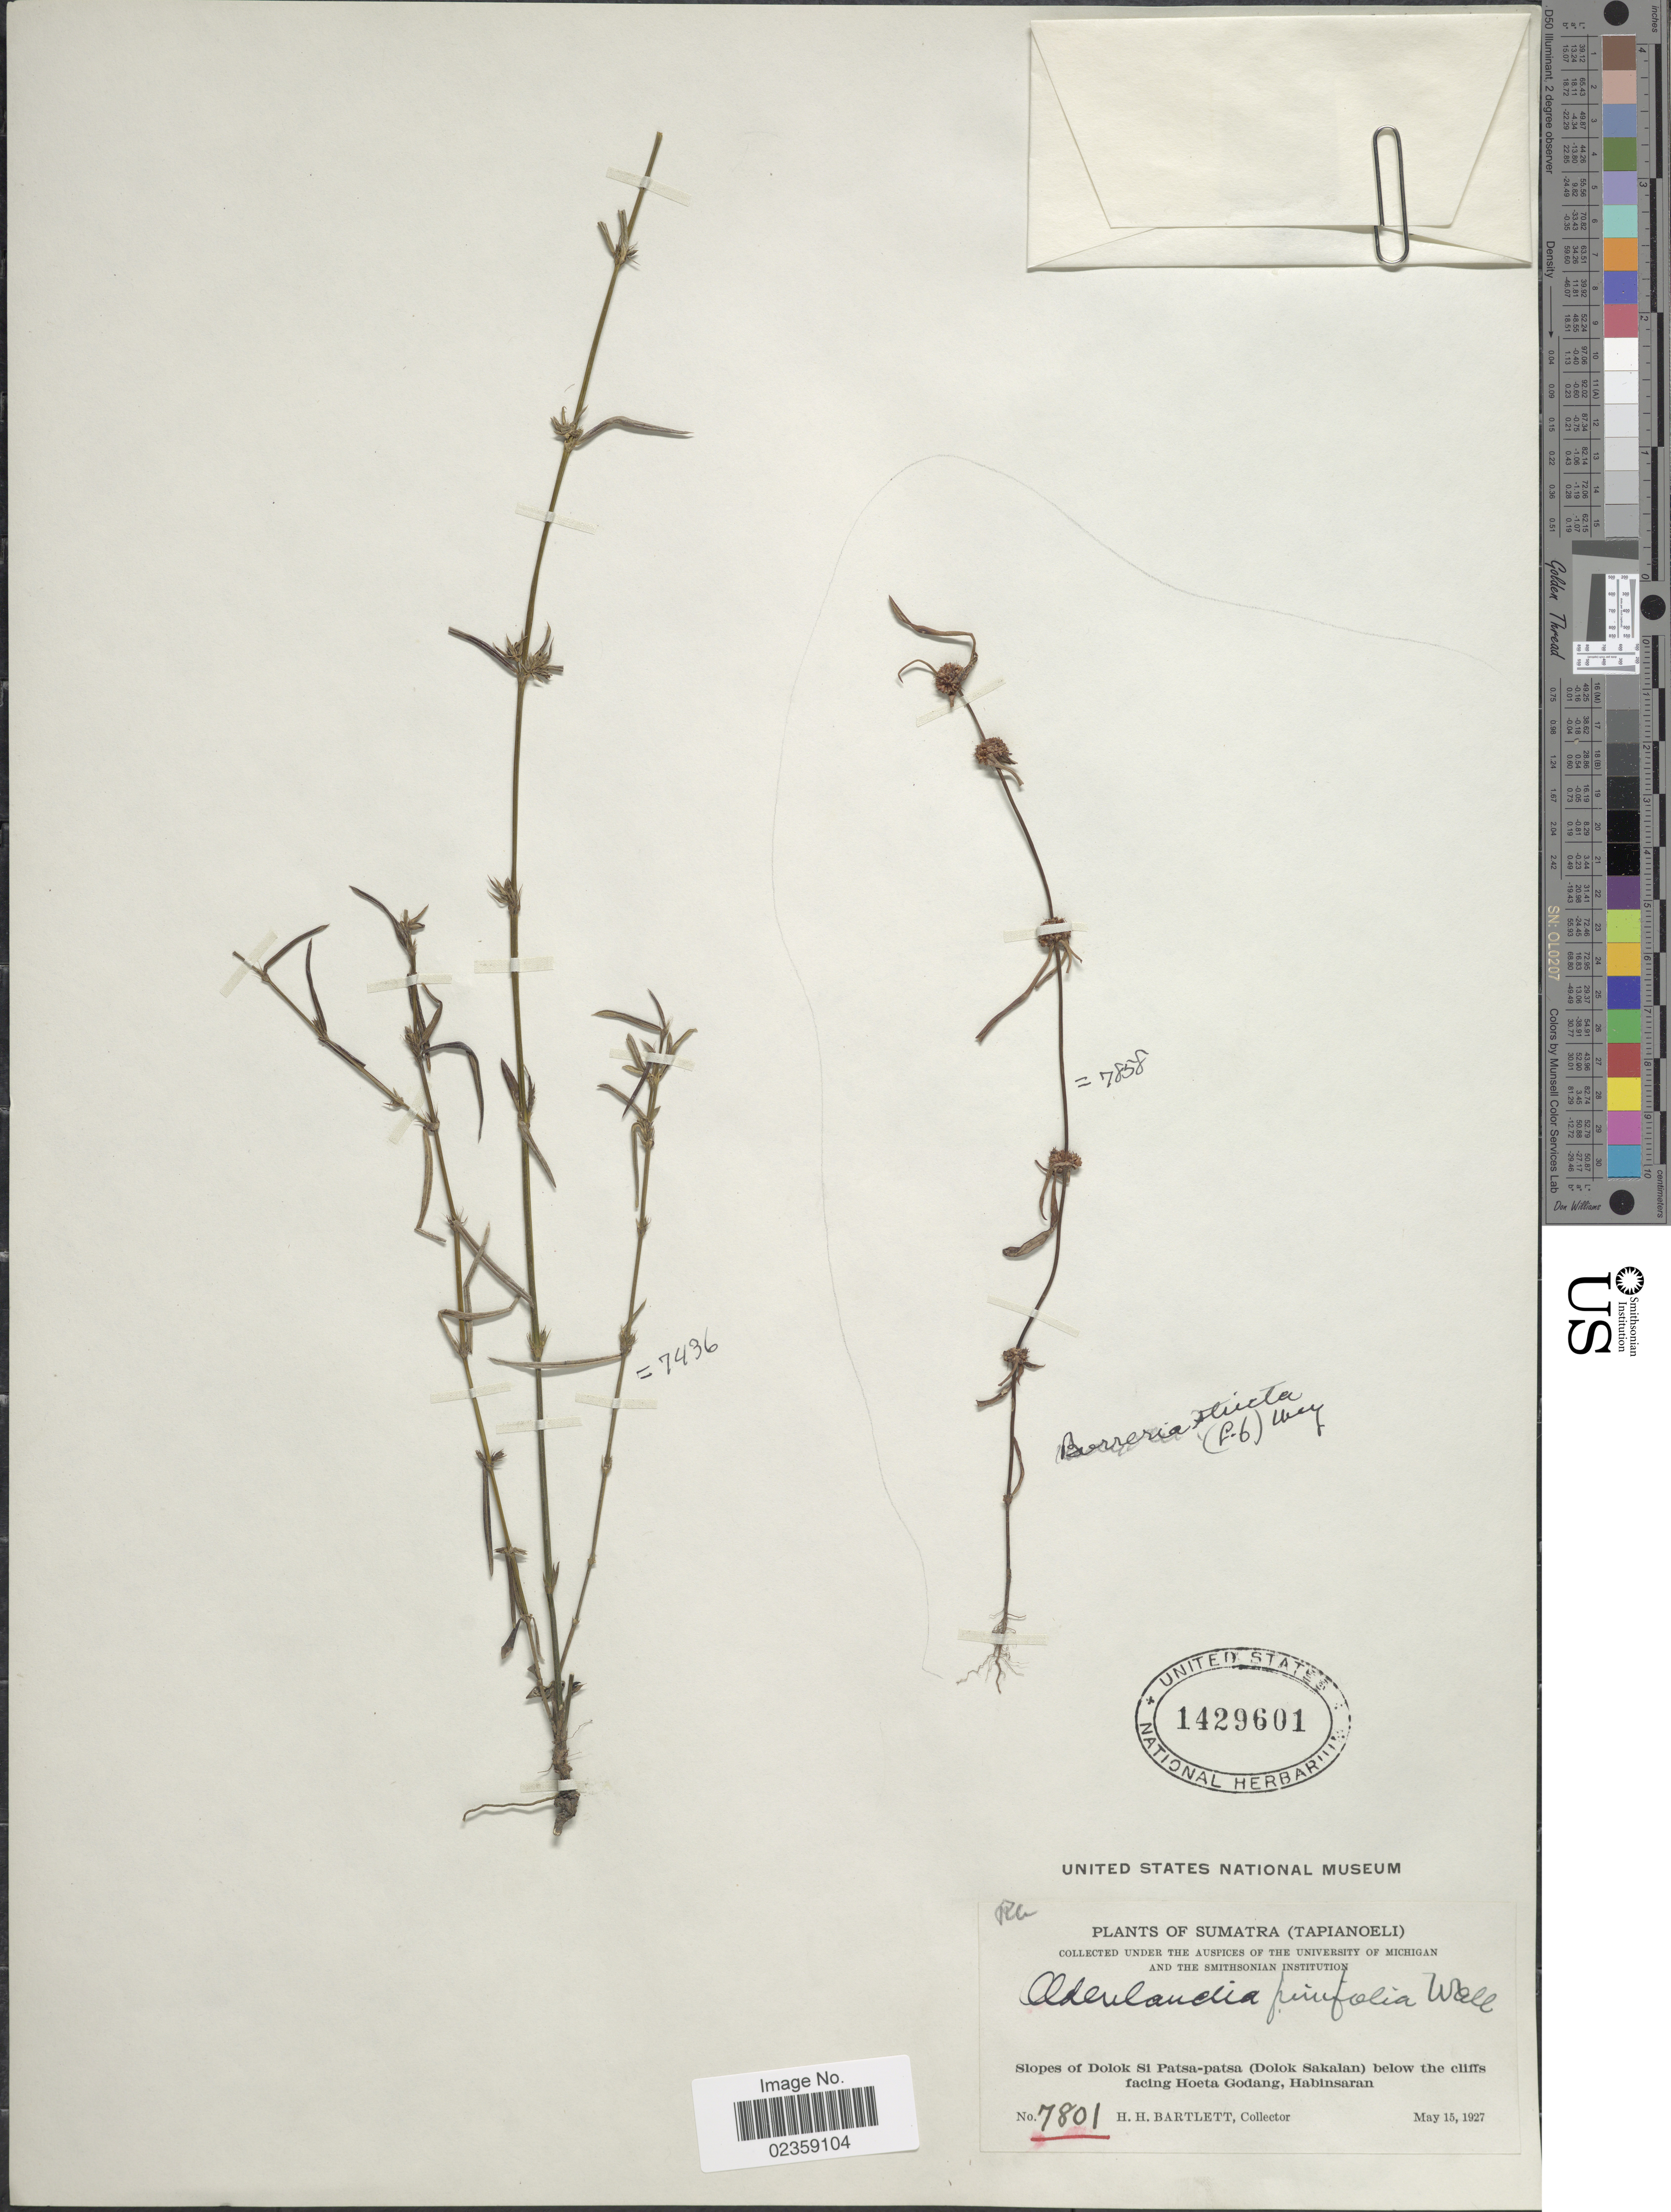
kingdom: Plantae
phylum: Tracheophyta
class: Magnoliopsida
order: Gentianales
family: Rubiaceae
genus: Oldenlandia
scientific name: Oldenlandia pinifolia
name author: (Wall. ex G. Don) Kuntze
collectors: H. H. Bartlett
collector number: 7801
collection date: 1927-05-15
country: Indonesia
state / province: Sumatra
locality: Sumatra (Tapianoeli). Slopes of Dolok Si Patsa-patsa (Dolok Sakalan) below the cliffs facing Hoeta Godang, Habinsaran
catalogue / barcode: US 1429601